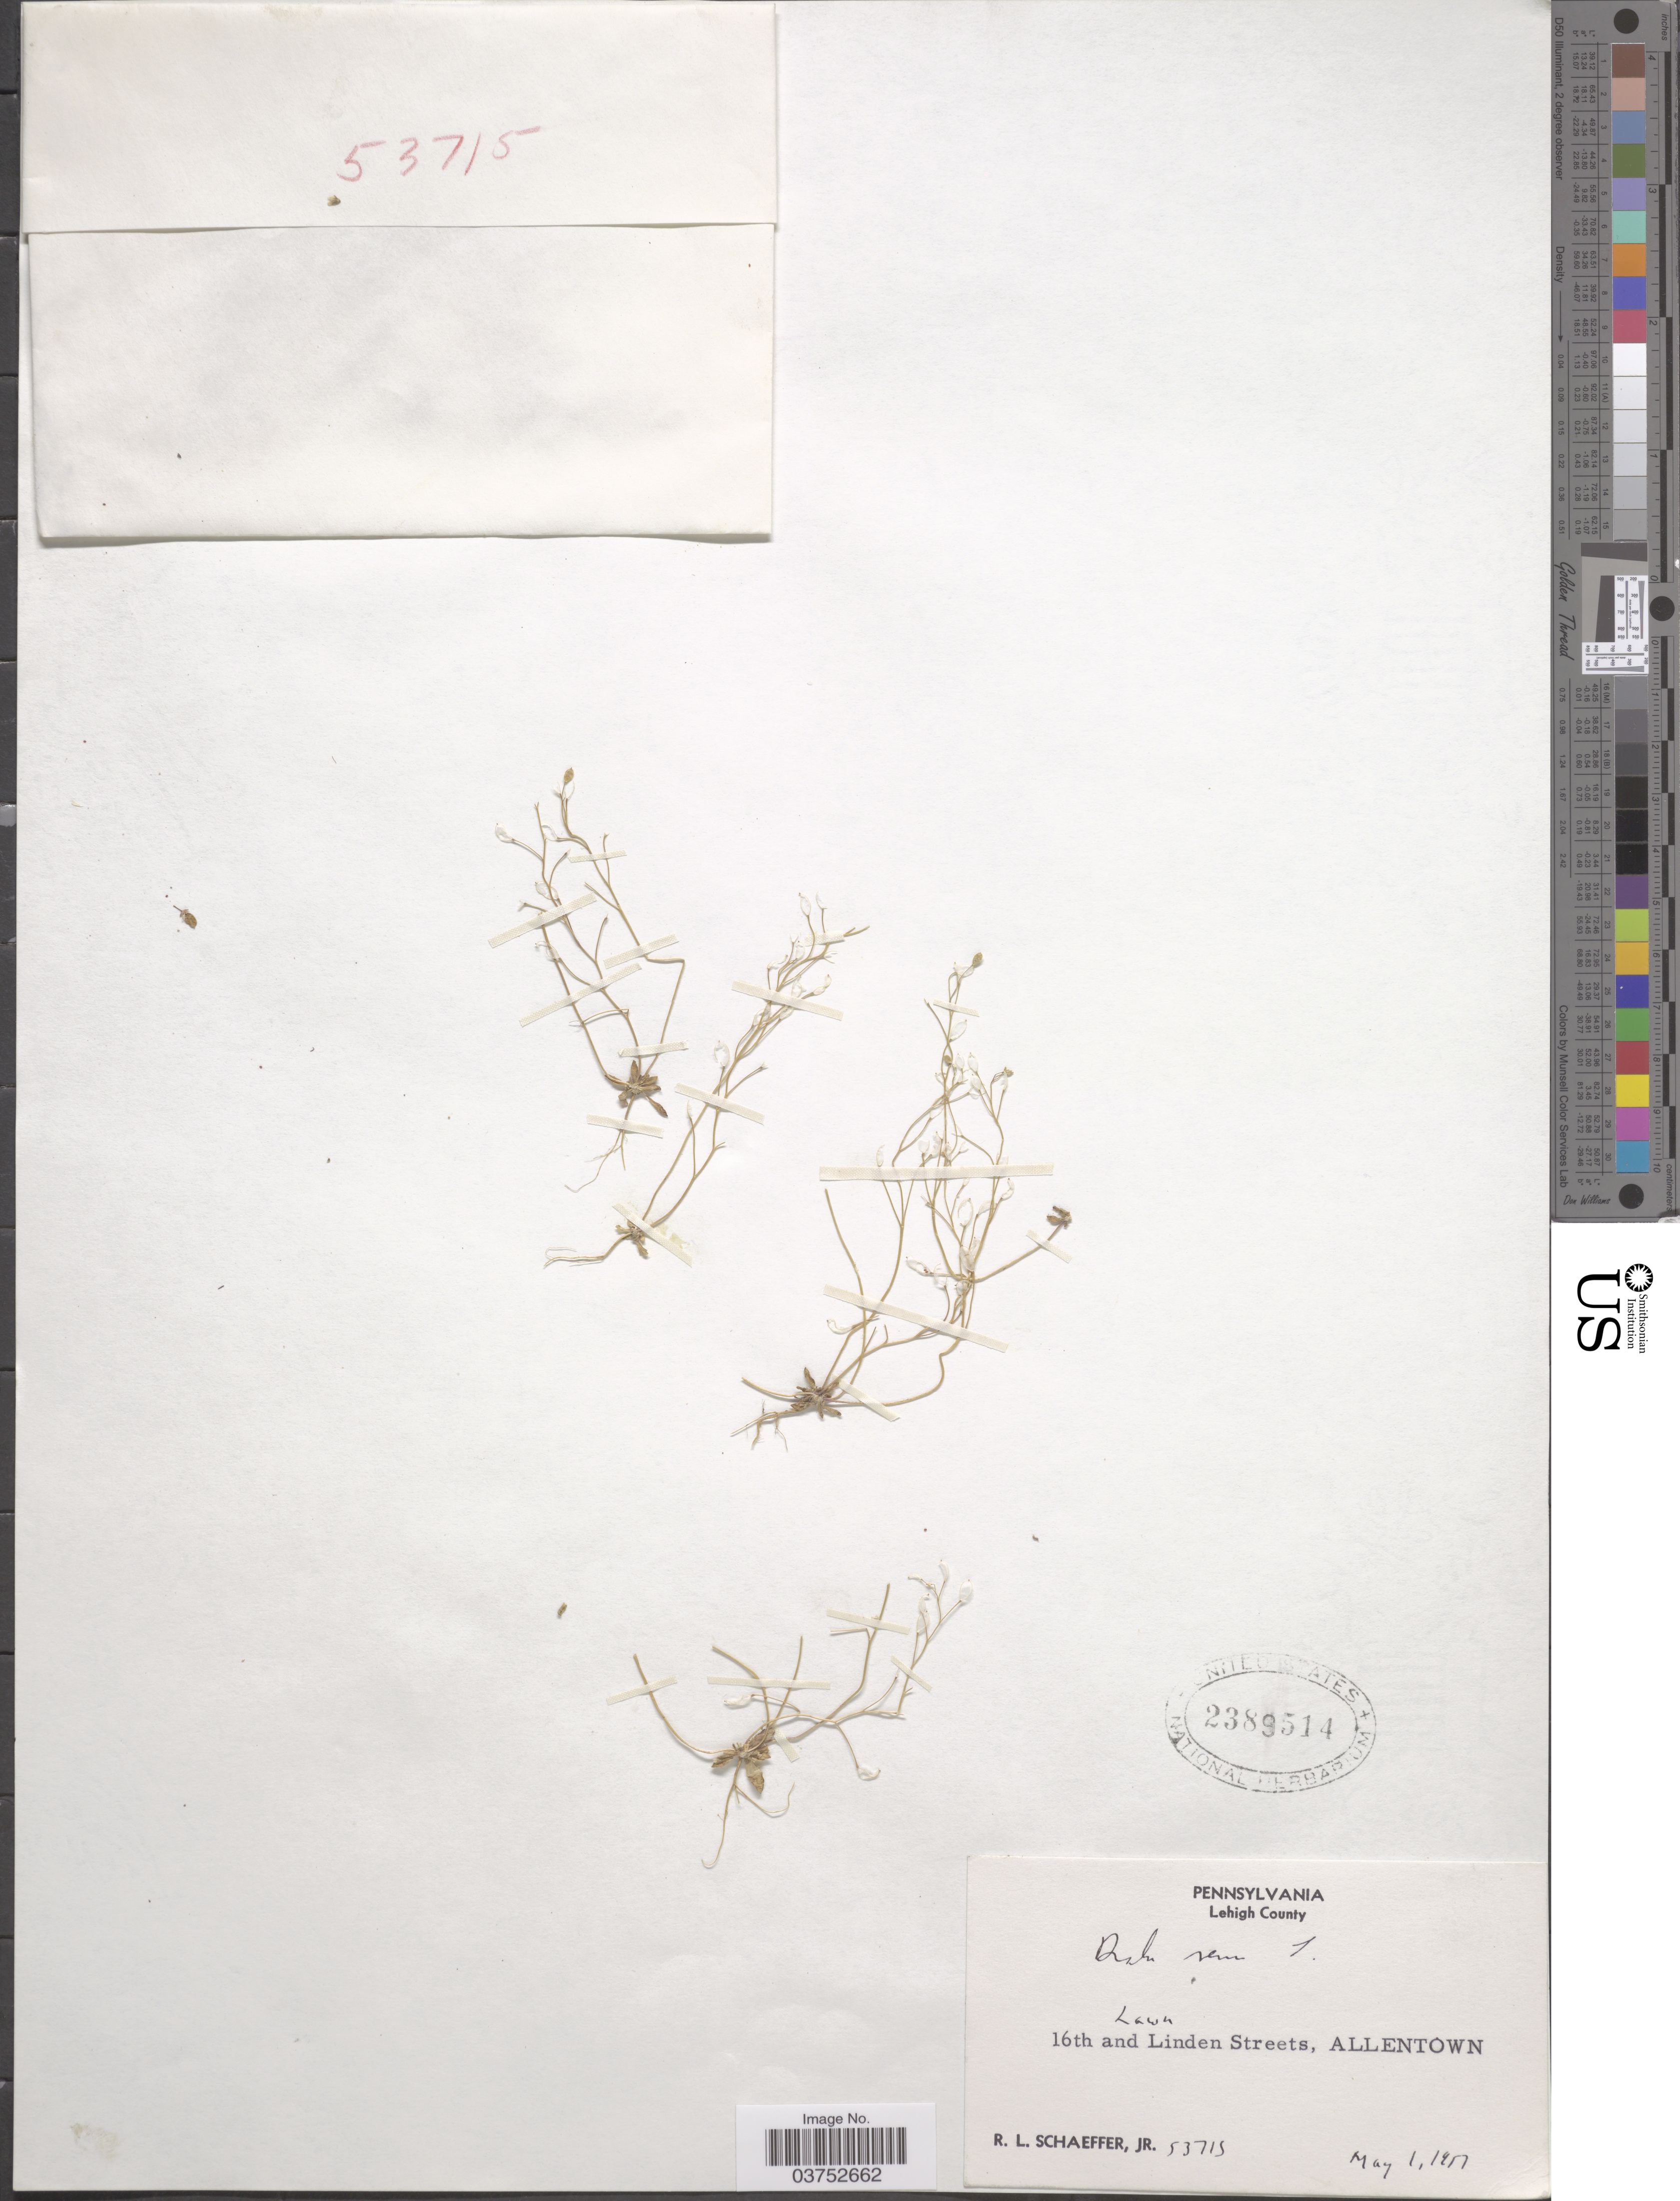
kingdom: Plantae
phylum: Tracheophyta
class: Magnoliopsida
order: Brassicales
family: Brassicaceae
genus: Draba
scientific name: Draba verna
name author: L.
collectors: R. L. Schaeffer Jr.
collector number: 53715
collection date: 1957-05-01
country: United States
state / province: Pennsylvania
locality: Lehigh County. 16th and Linden Streets, Allentown. Lawn.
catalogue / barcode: US 2389514